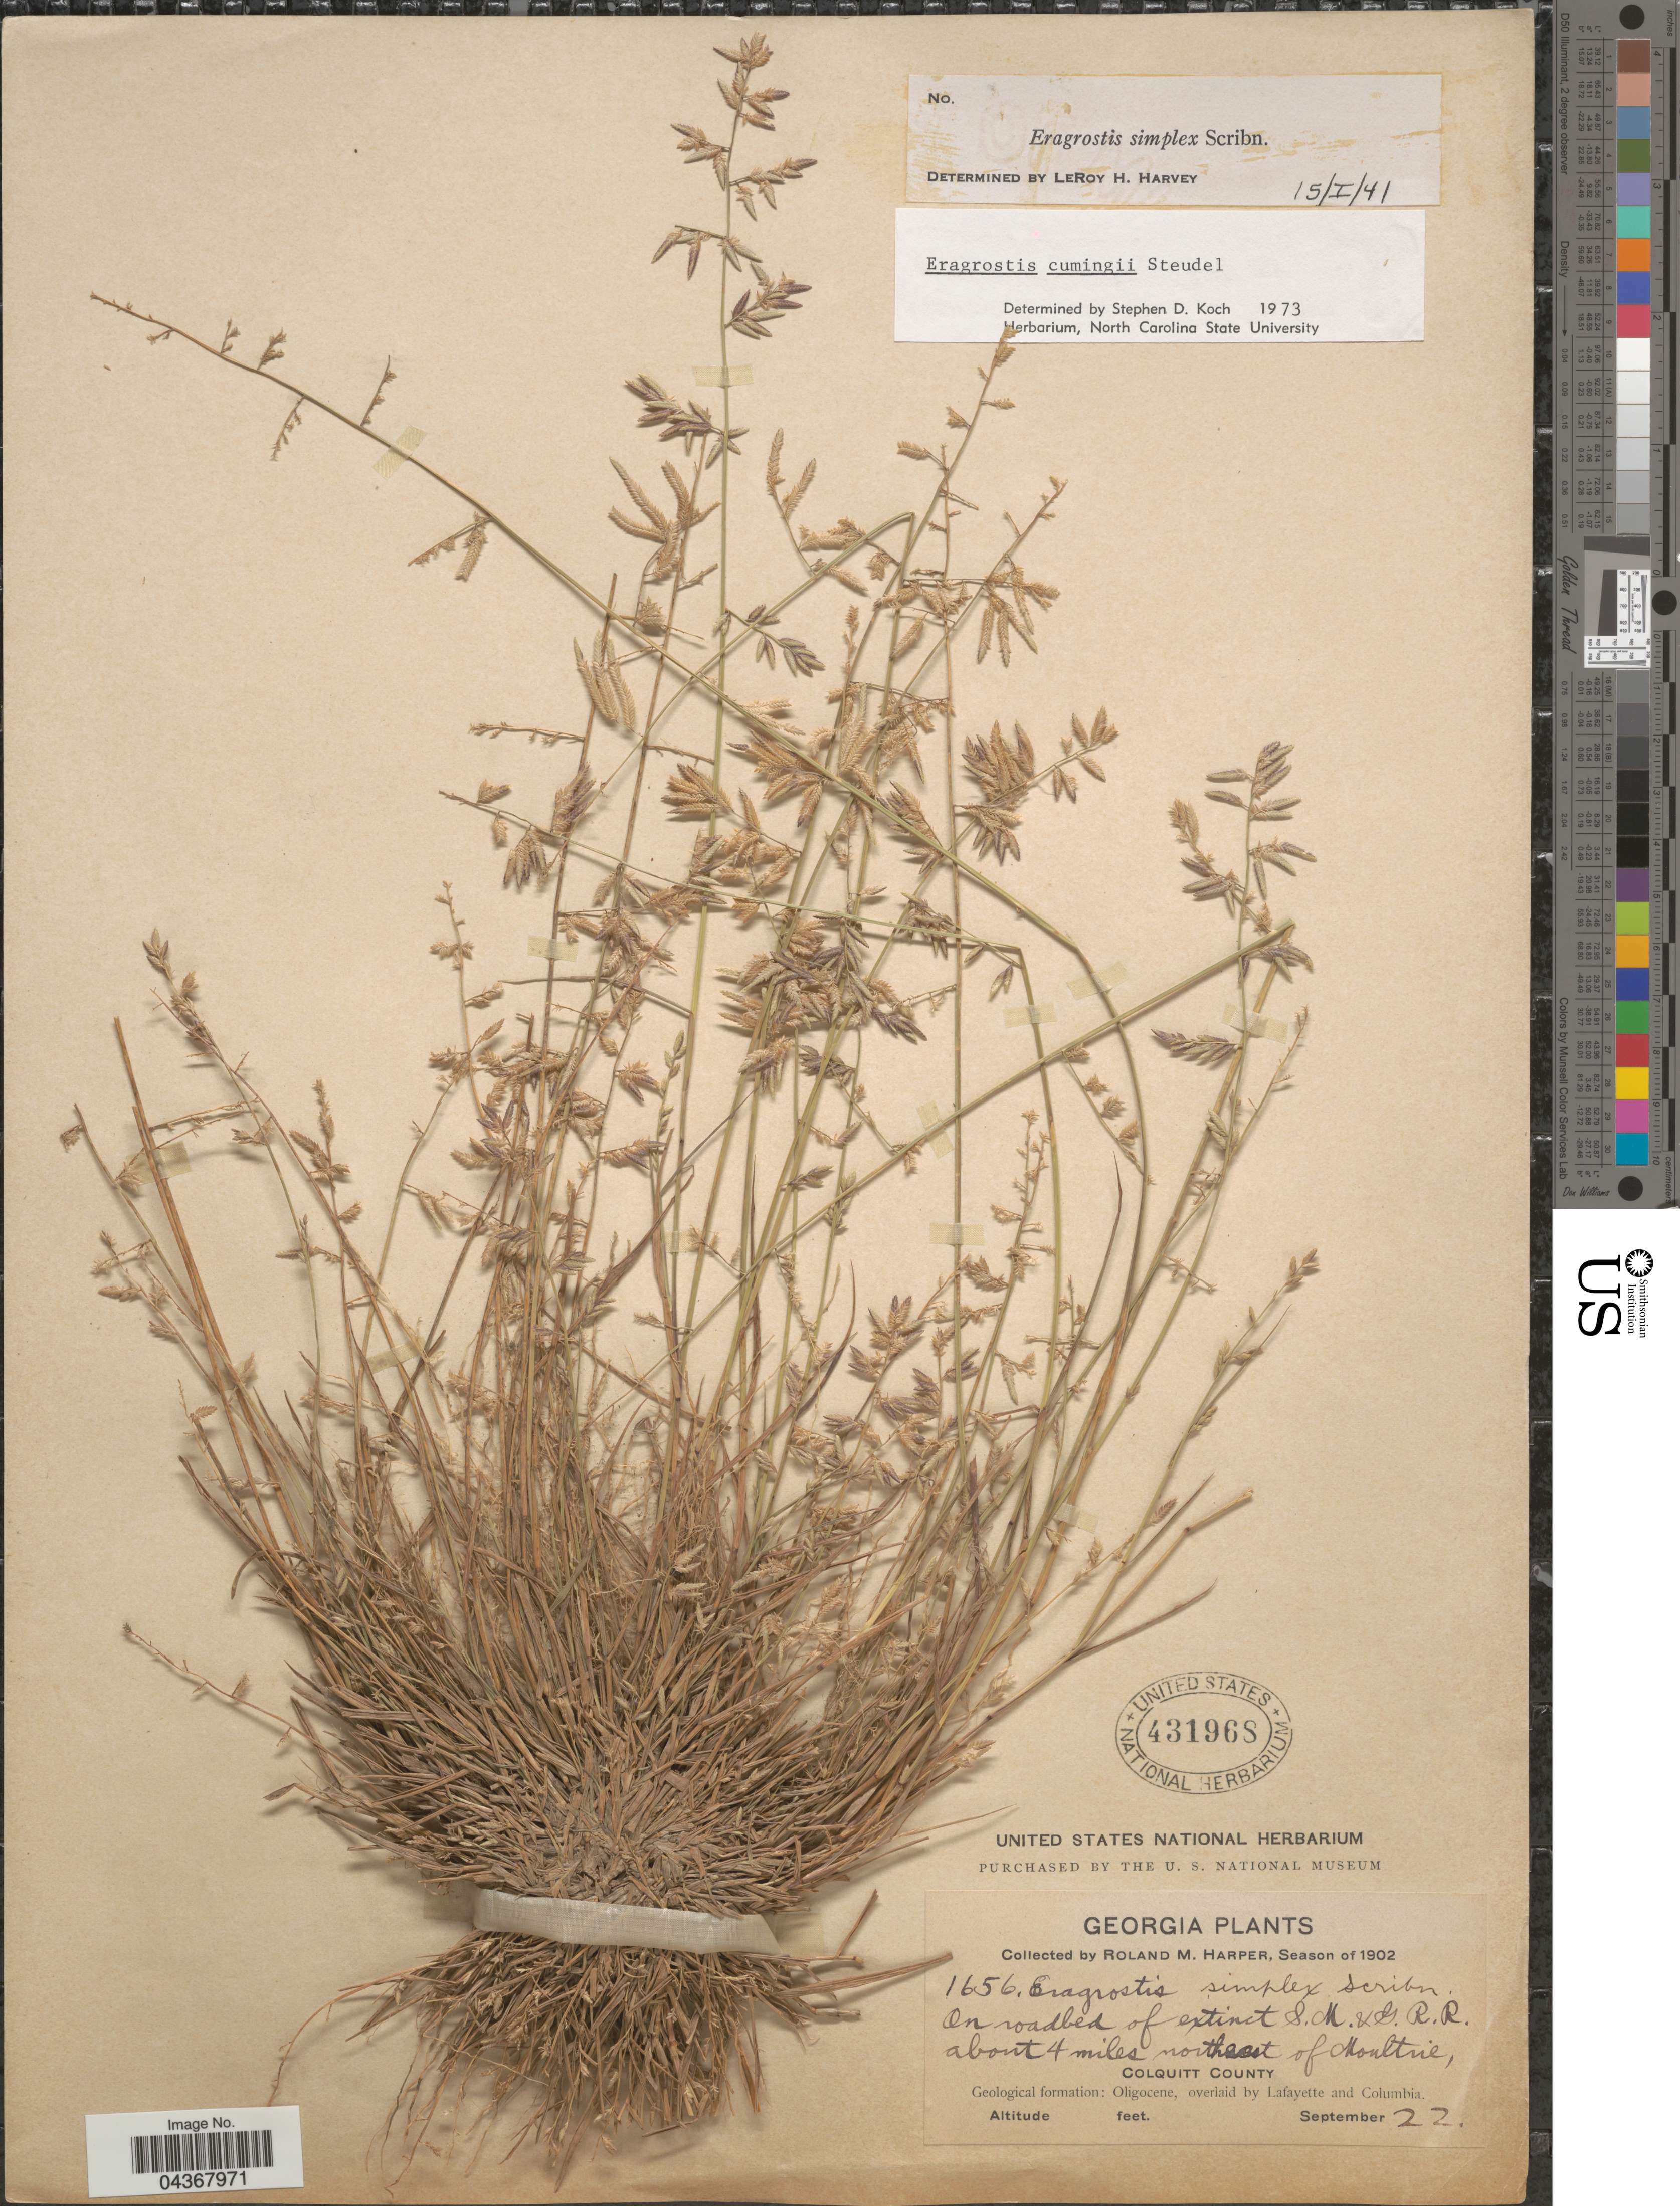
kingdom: Plantae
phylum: Tracheophyta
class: Liliopsida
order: Poales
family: Poaceae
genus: Eragrostis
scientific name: Eragrostis cumingii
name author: Steud.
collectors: R. M. Harper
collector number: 1656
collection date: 1902-09-22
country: United States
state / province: Georgia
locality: On roadbed of extinct S.M. & G.R.R. about 4 miles northeast of Moultrie. Colquitt County. Geological formation: Oligocene, overlaid by Lafayette and Columbia.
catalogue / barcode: US 431968